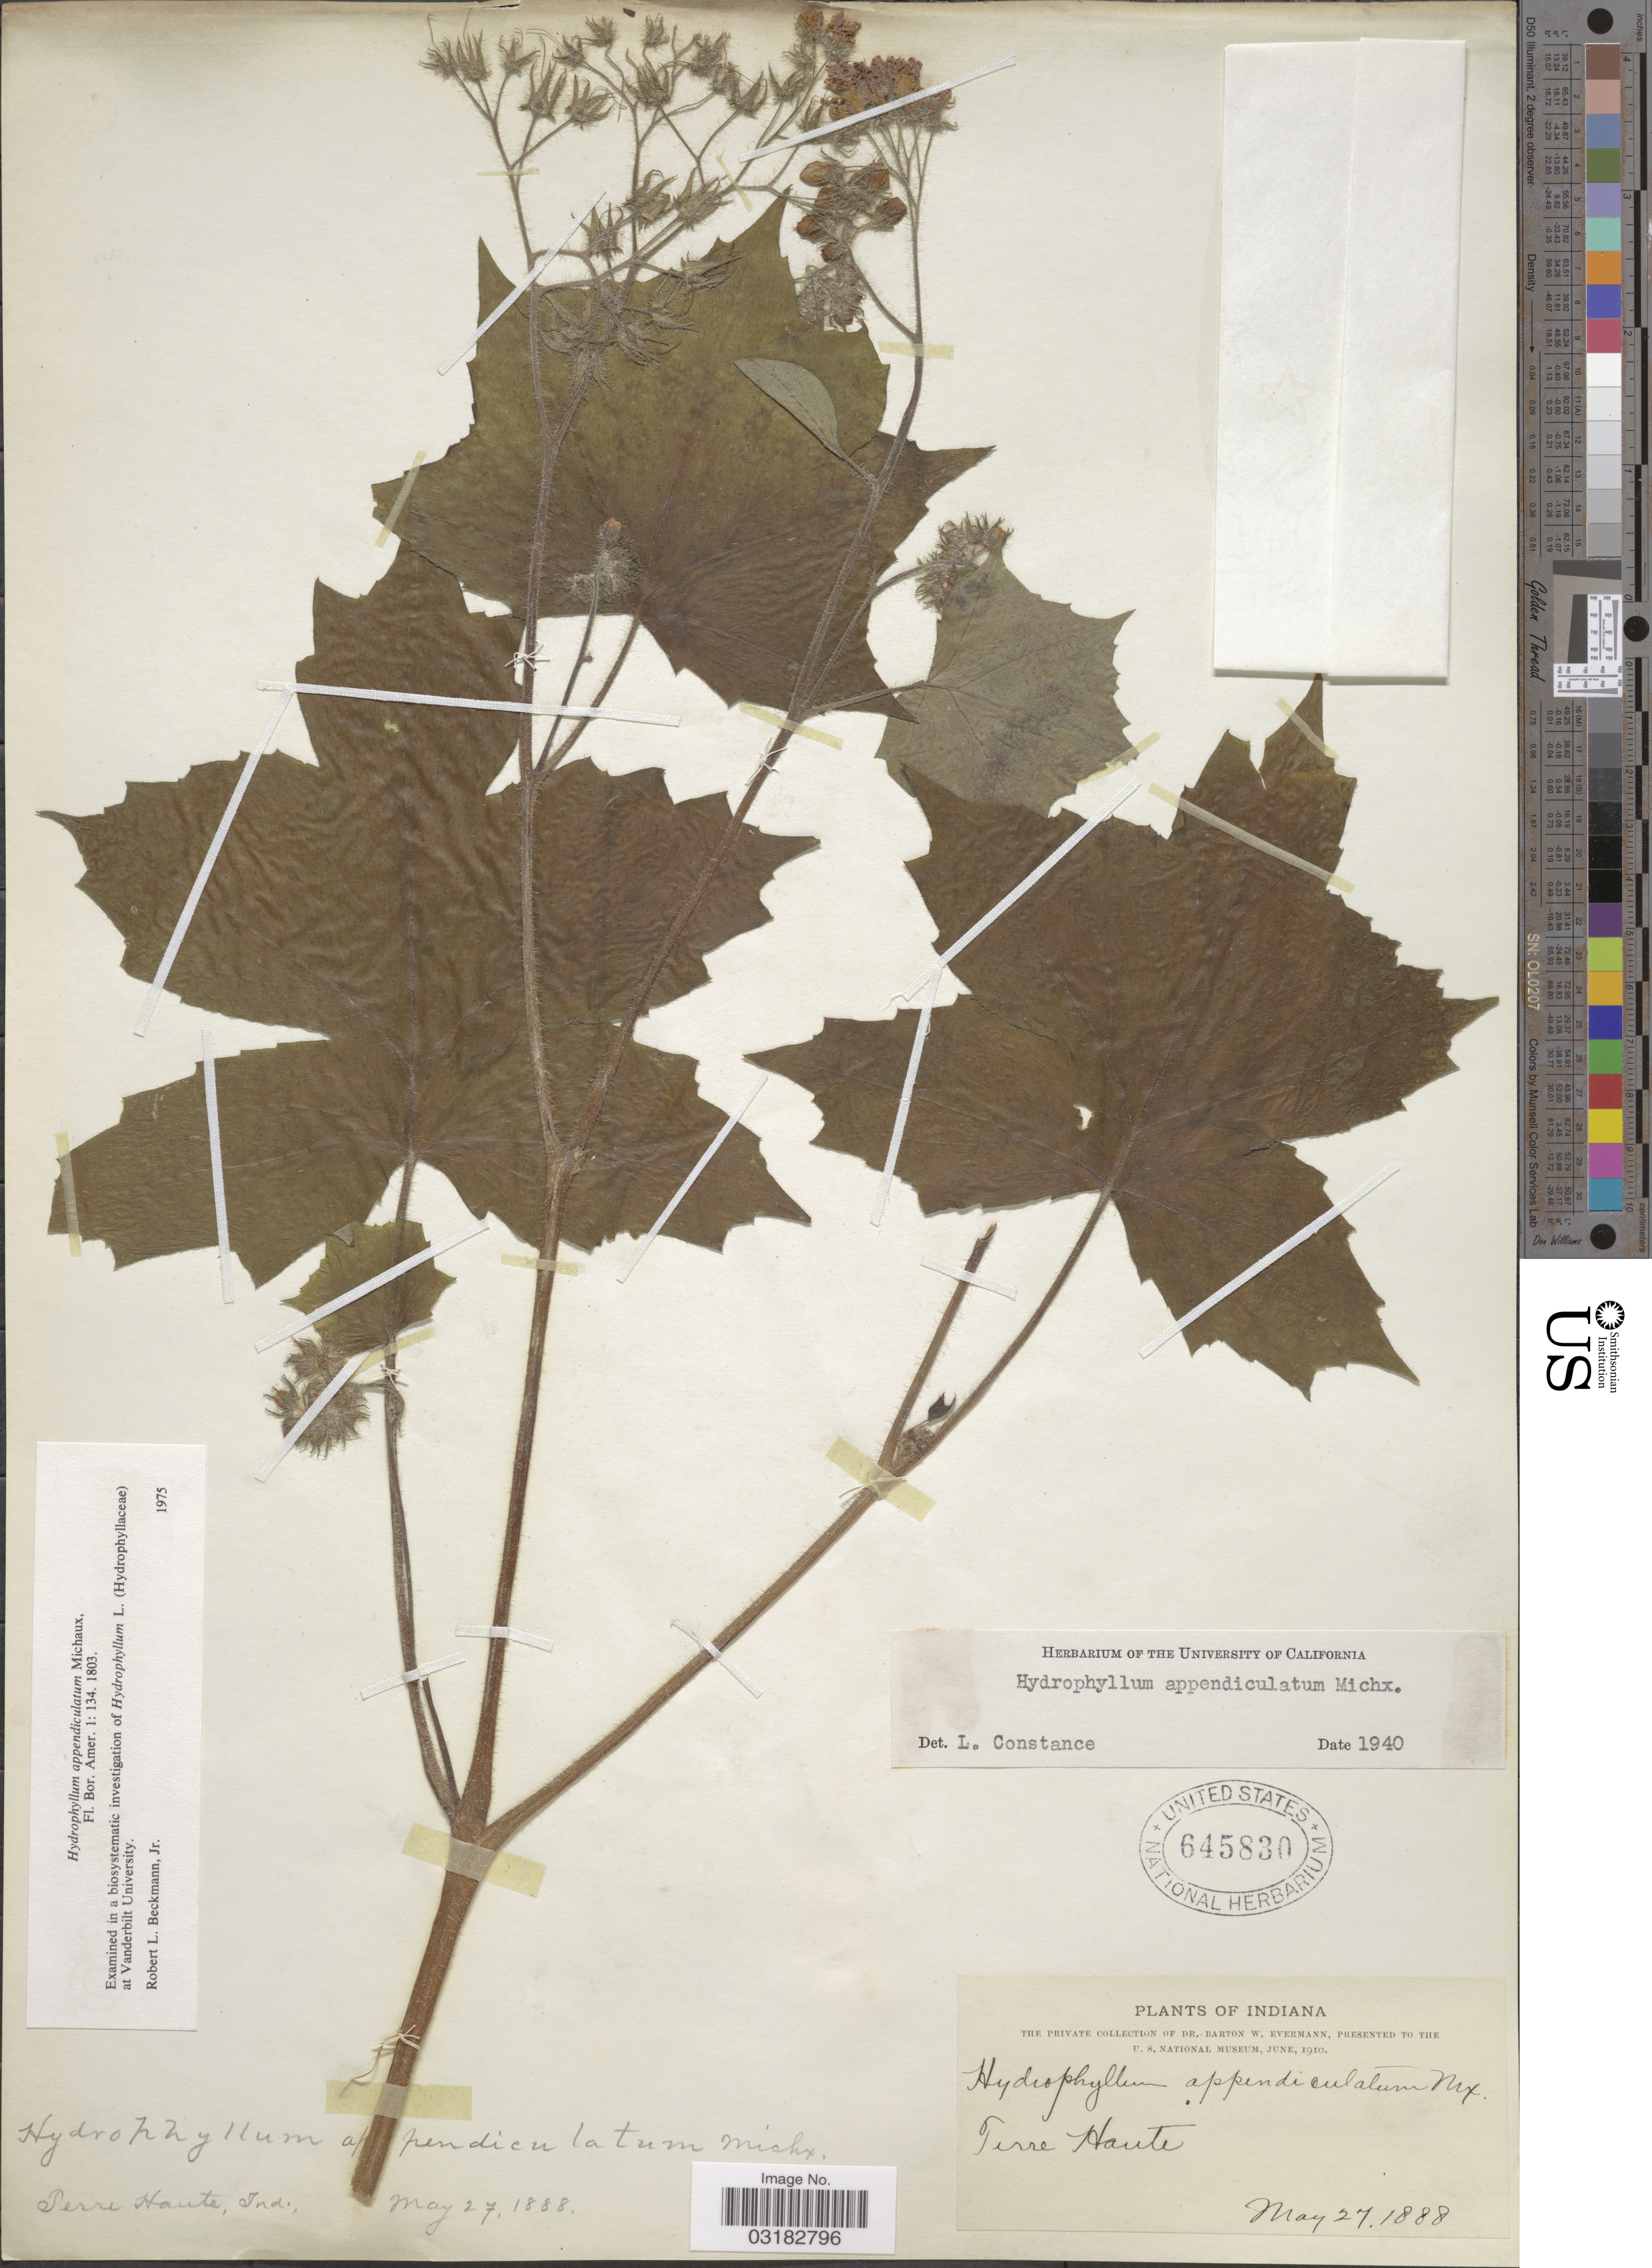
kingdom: Plantae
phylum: Tracheophyta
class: Magnoliopsida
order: Boraginales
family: Hydrophyllaceae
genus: Hydrophyllum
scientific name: Hydrophyllum appendiculatum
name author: Michx.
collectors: B. W. Evermann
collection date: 1888-05-27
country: United States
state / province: Indiana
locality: Terre Haute.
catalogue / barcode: US 645830